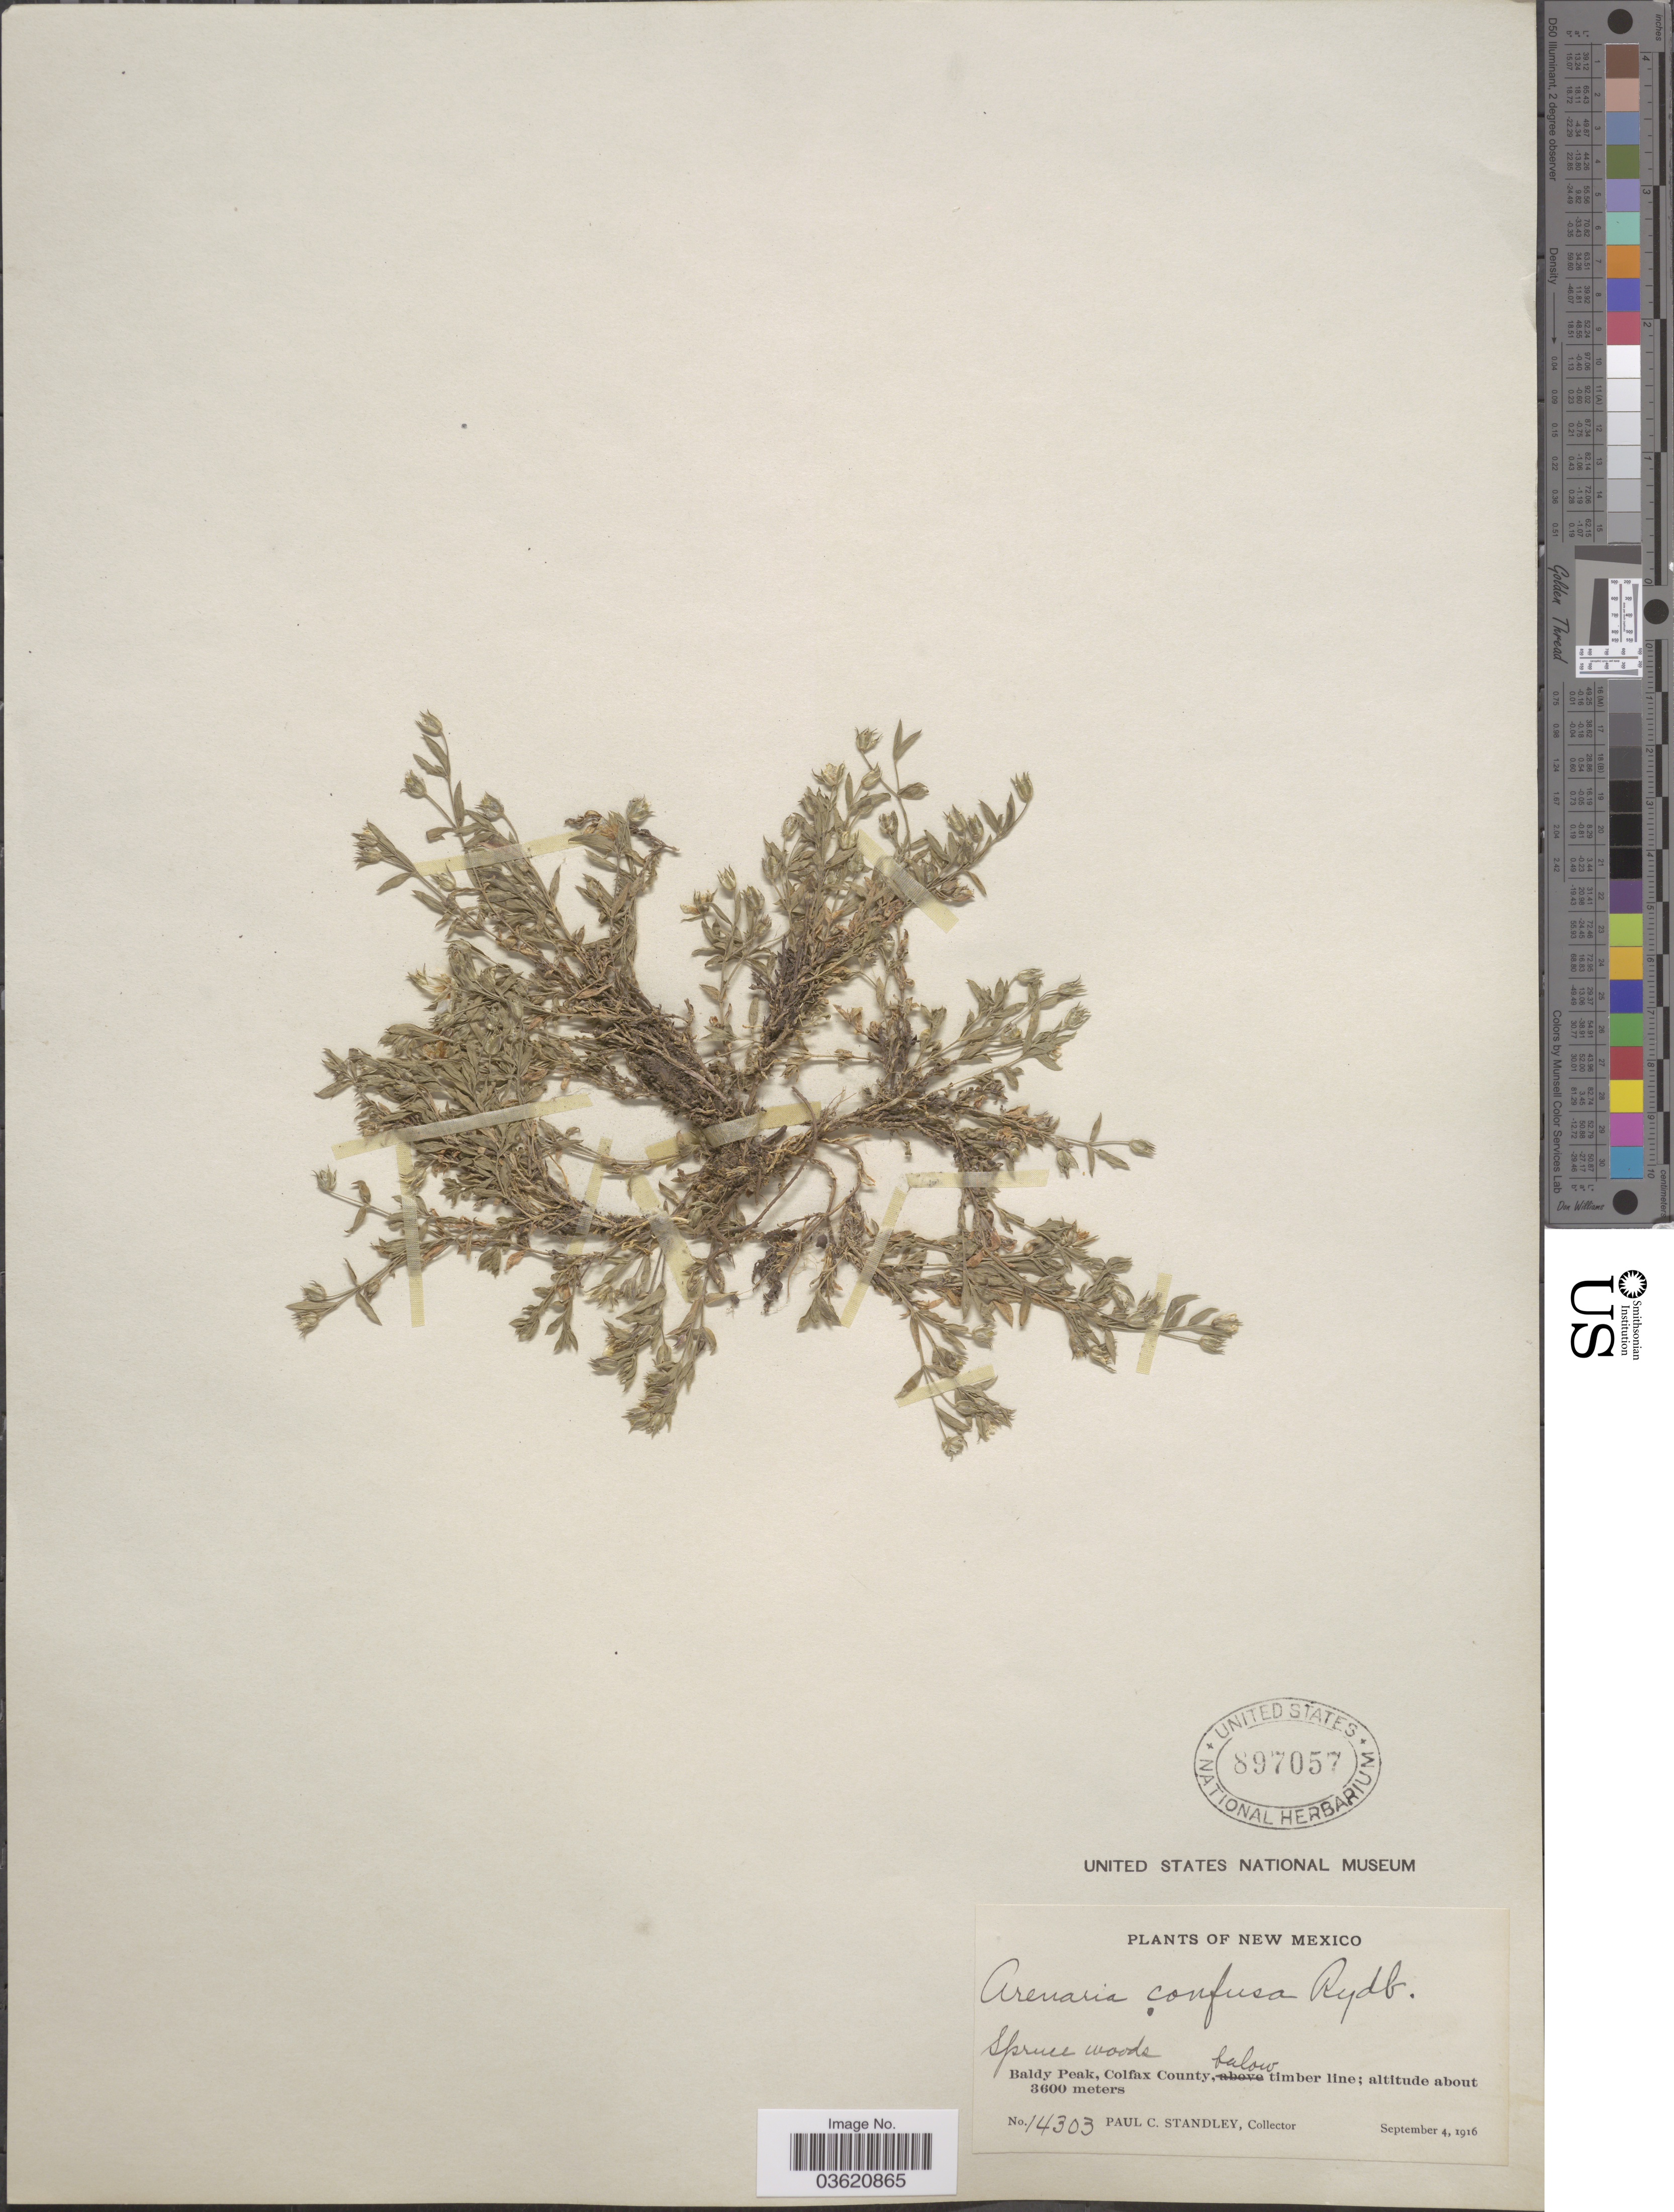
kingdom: Plantae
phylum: Tracheophyta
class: Magnoliopsida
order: Caryophyllales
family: Caryophyllaceae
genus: Arenaria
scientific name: Arenaria macdougalii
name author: A. Heller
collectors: P. C. Standley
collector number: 14303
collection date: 1916-09-04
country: United States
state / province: New Mexico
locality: Baldy Peak, Colfax County, below timber line.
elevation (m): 3600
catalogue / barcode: US 897057